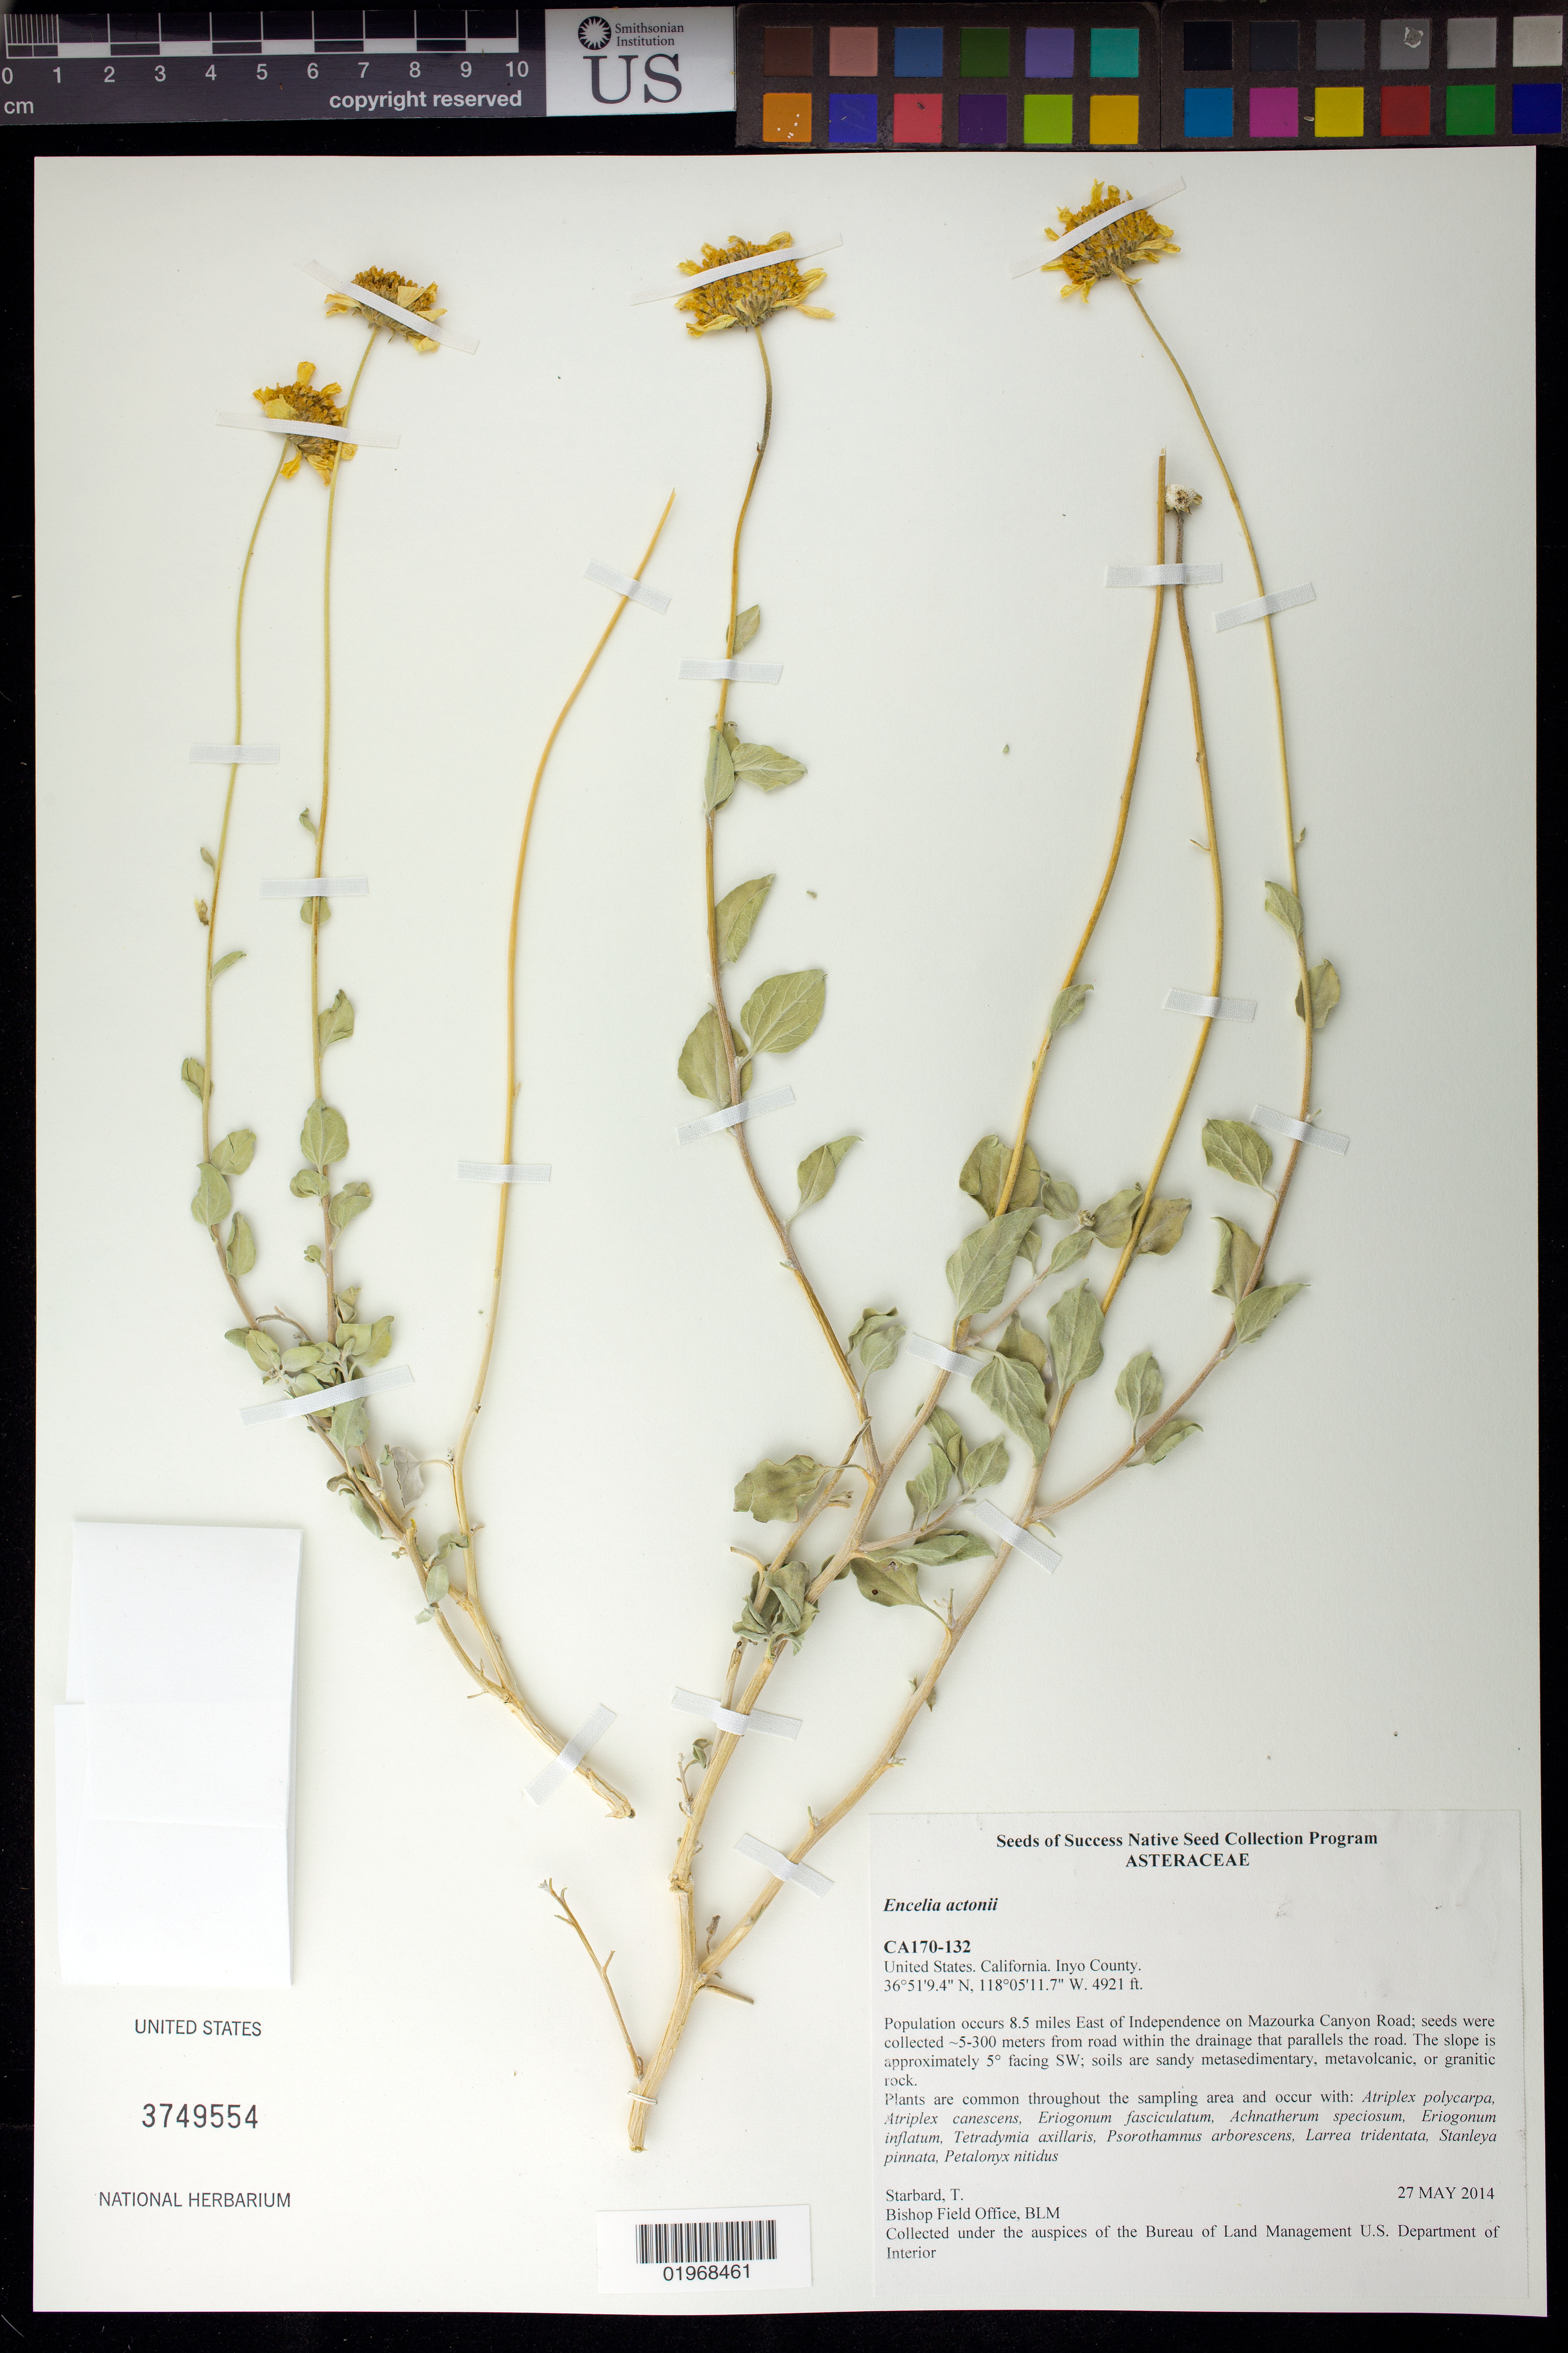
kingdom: Plantae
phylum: Tracheophyta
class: Magnoliopsida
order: Asterales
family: Asteraceae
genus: Encelia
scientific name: Encelia actoni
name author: Elmer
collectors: T. Starbard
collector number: CA170-132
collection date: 2014-05-27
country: United States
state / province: California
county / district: Inyo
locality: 8.5 mi E of Independence on Mazourka Canyon Rd.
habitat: Atriplex polycarpa, Atriplex canescens, Larrea tridentata, ect.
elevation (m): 1500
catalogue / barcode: US 3749554